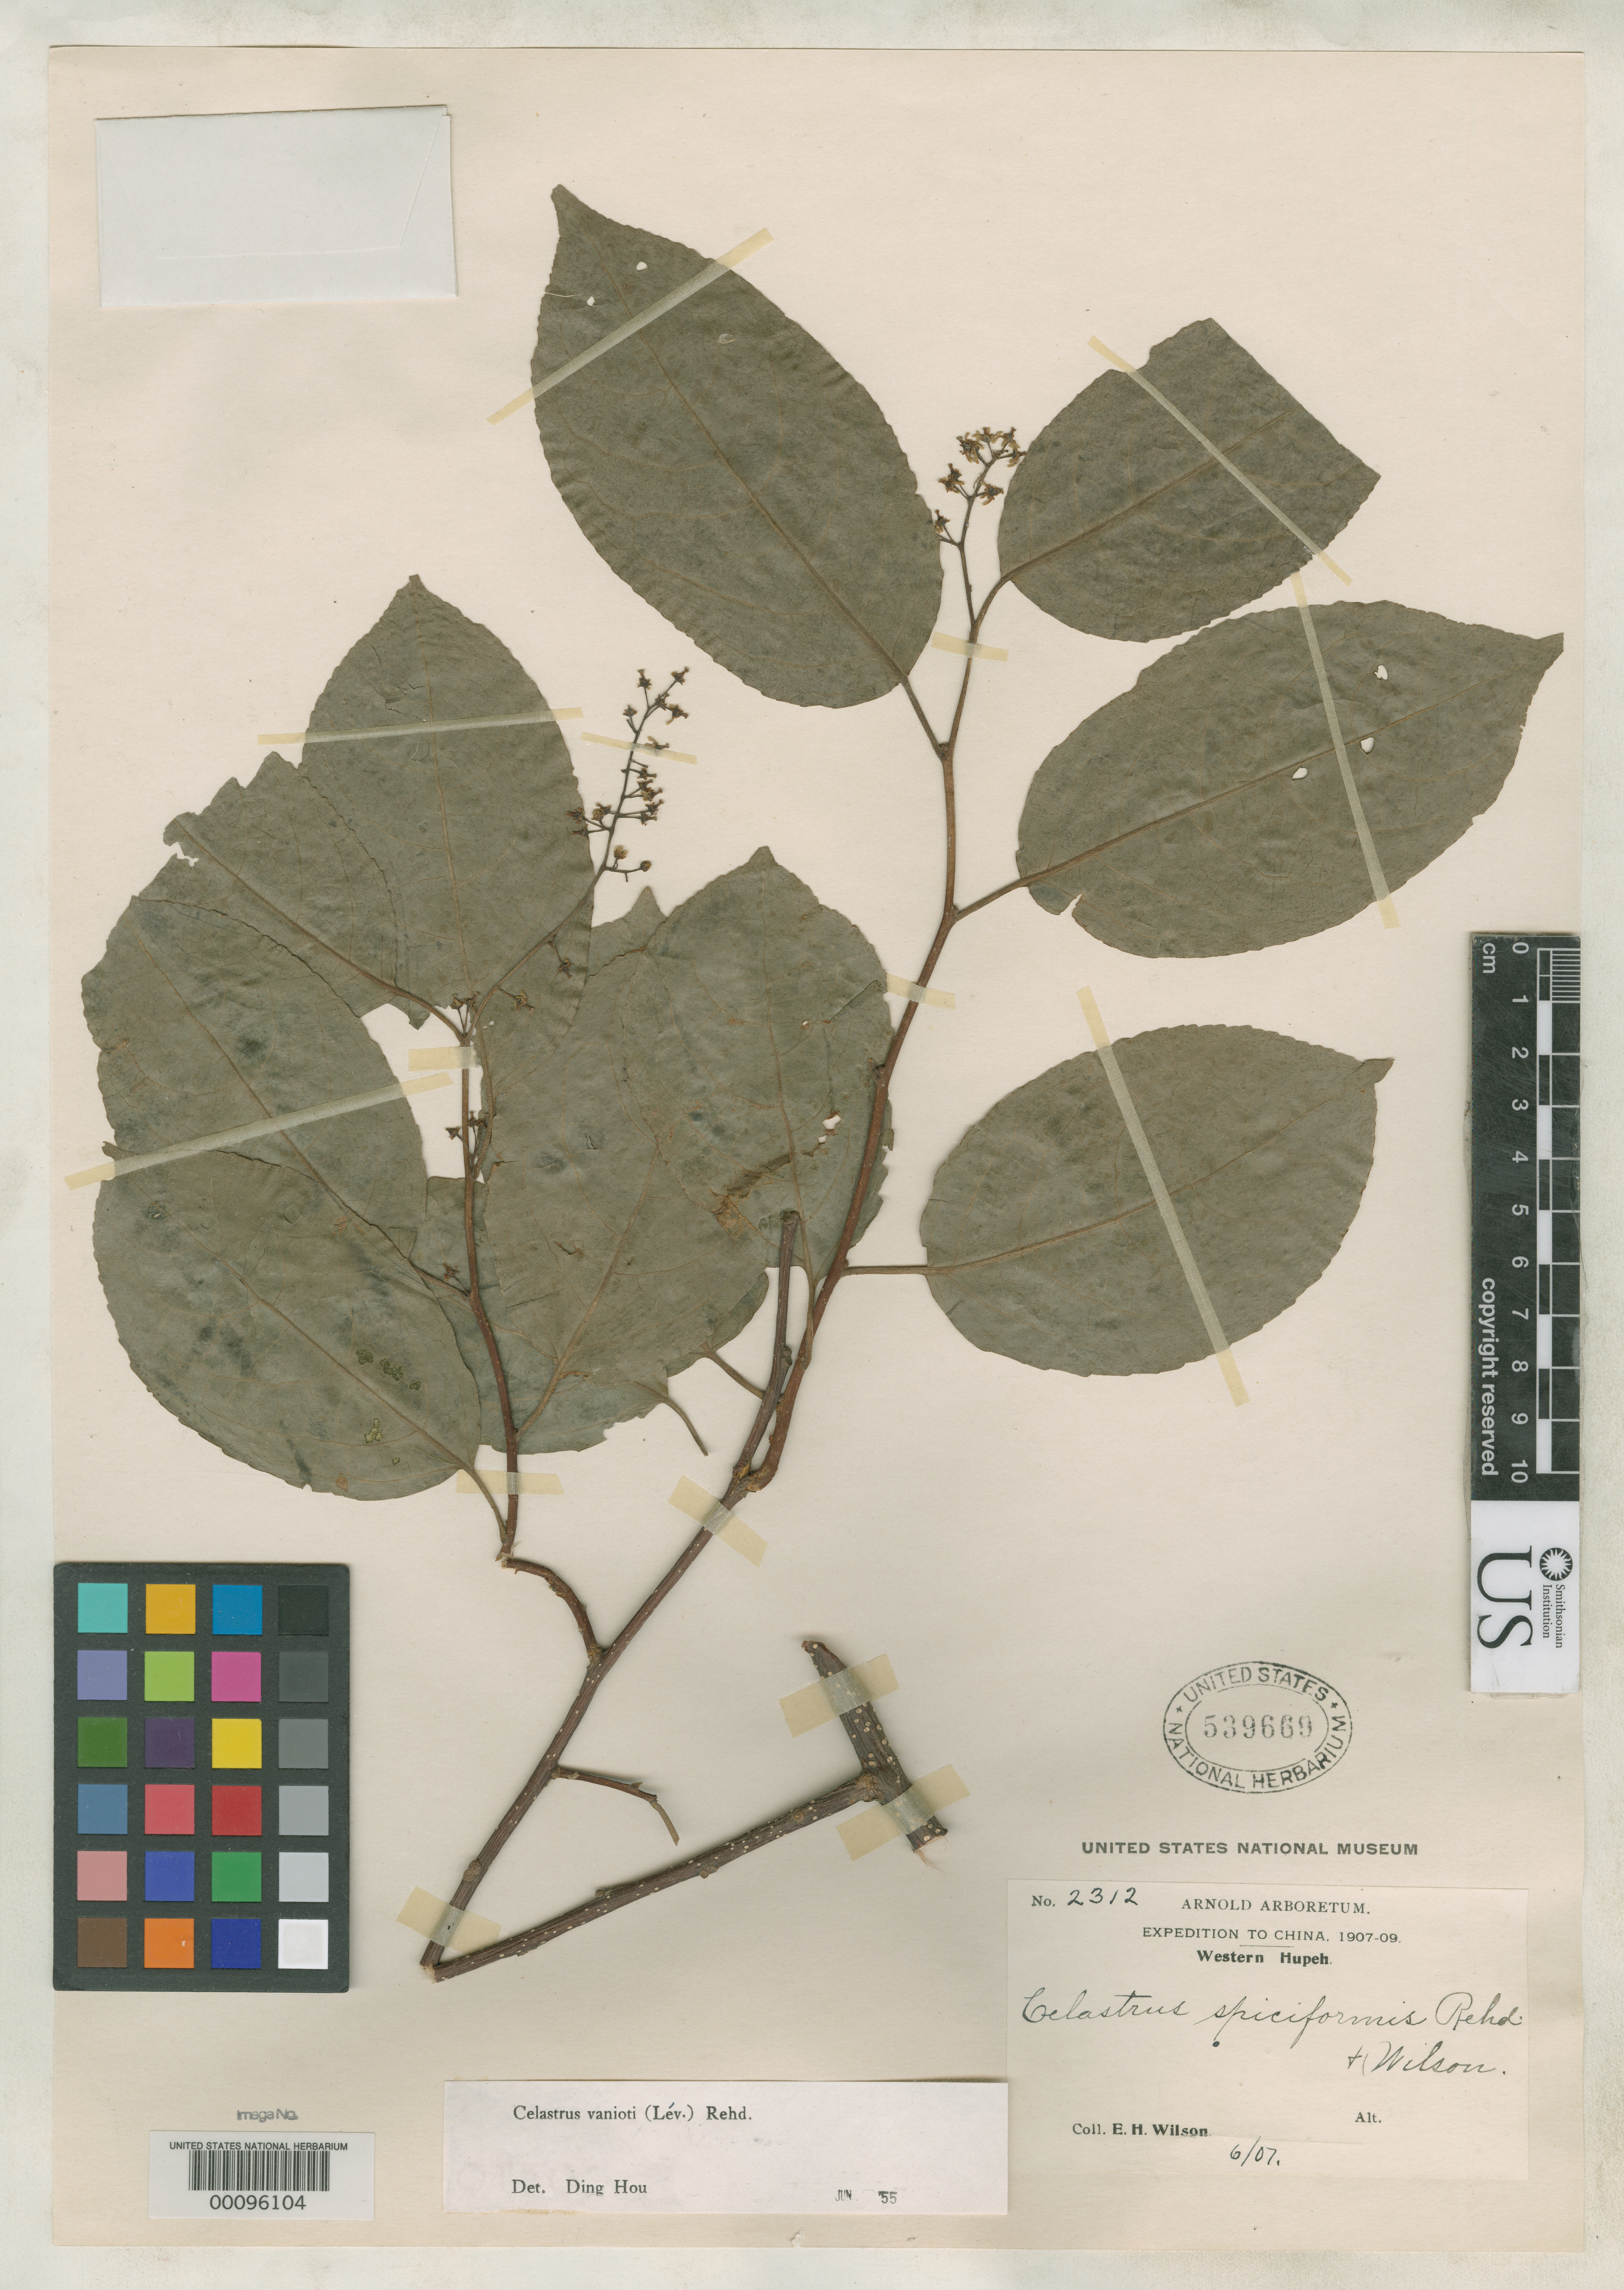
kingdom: Plantae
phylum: Tracheophyta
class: Magnoliopsida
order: Celastrales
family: Celastraceae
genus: Celastrus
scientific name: Celastrus spiciformis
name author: Rehder & E.H. Wilson in Sarg.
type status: Isotype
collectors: E. H. Wilson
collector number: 2312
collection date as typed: Jun 1907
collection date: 1907-06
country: China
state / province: Hubei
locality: Hsing-shan Hsien.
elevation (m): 2000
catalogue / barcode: US 539669